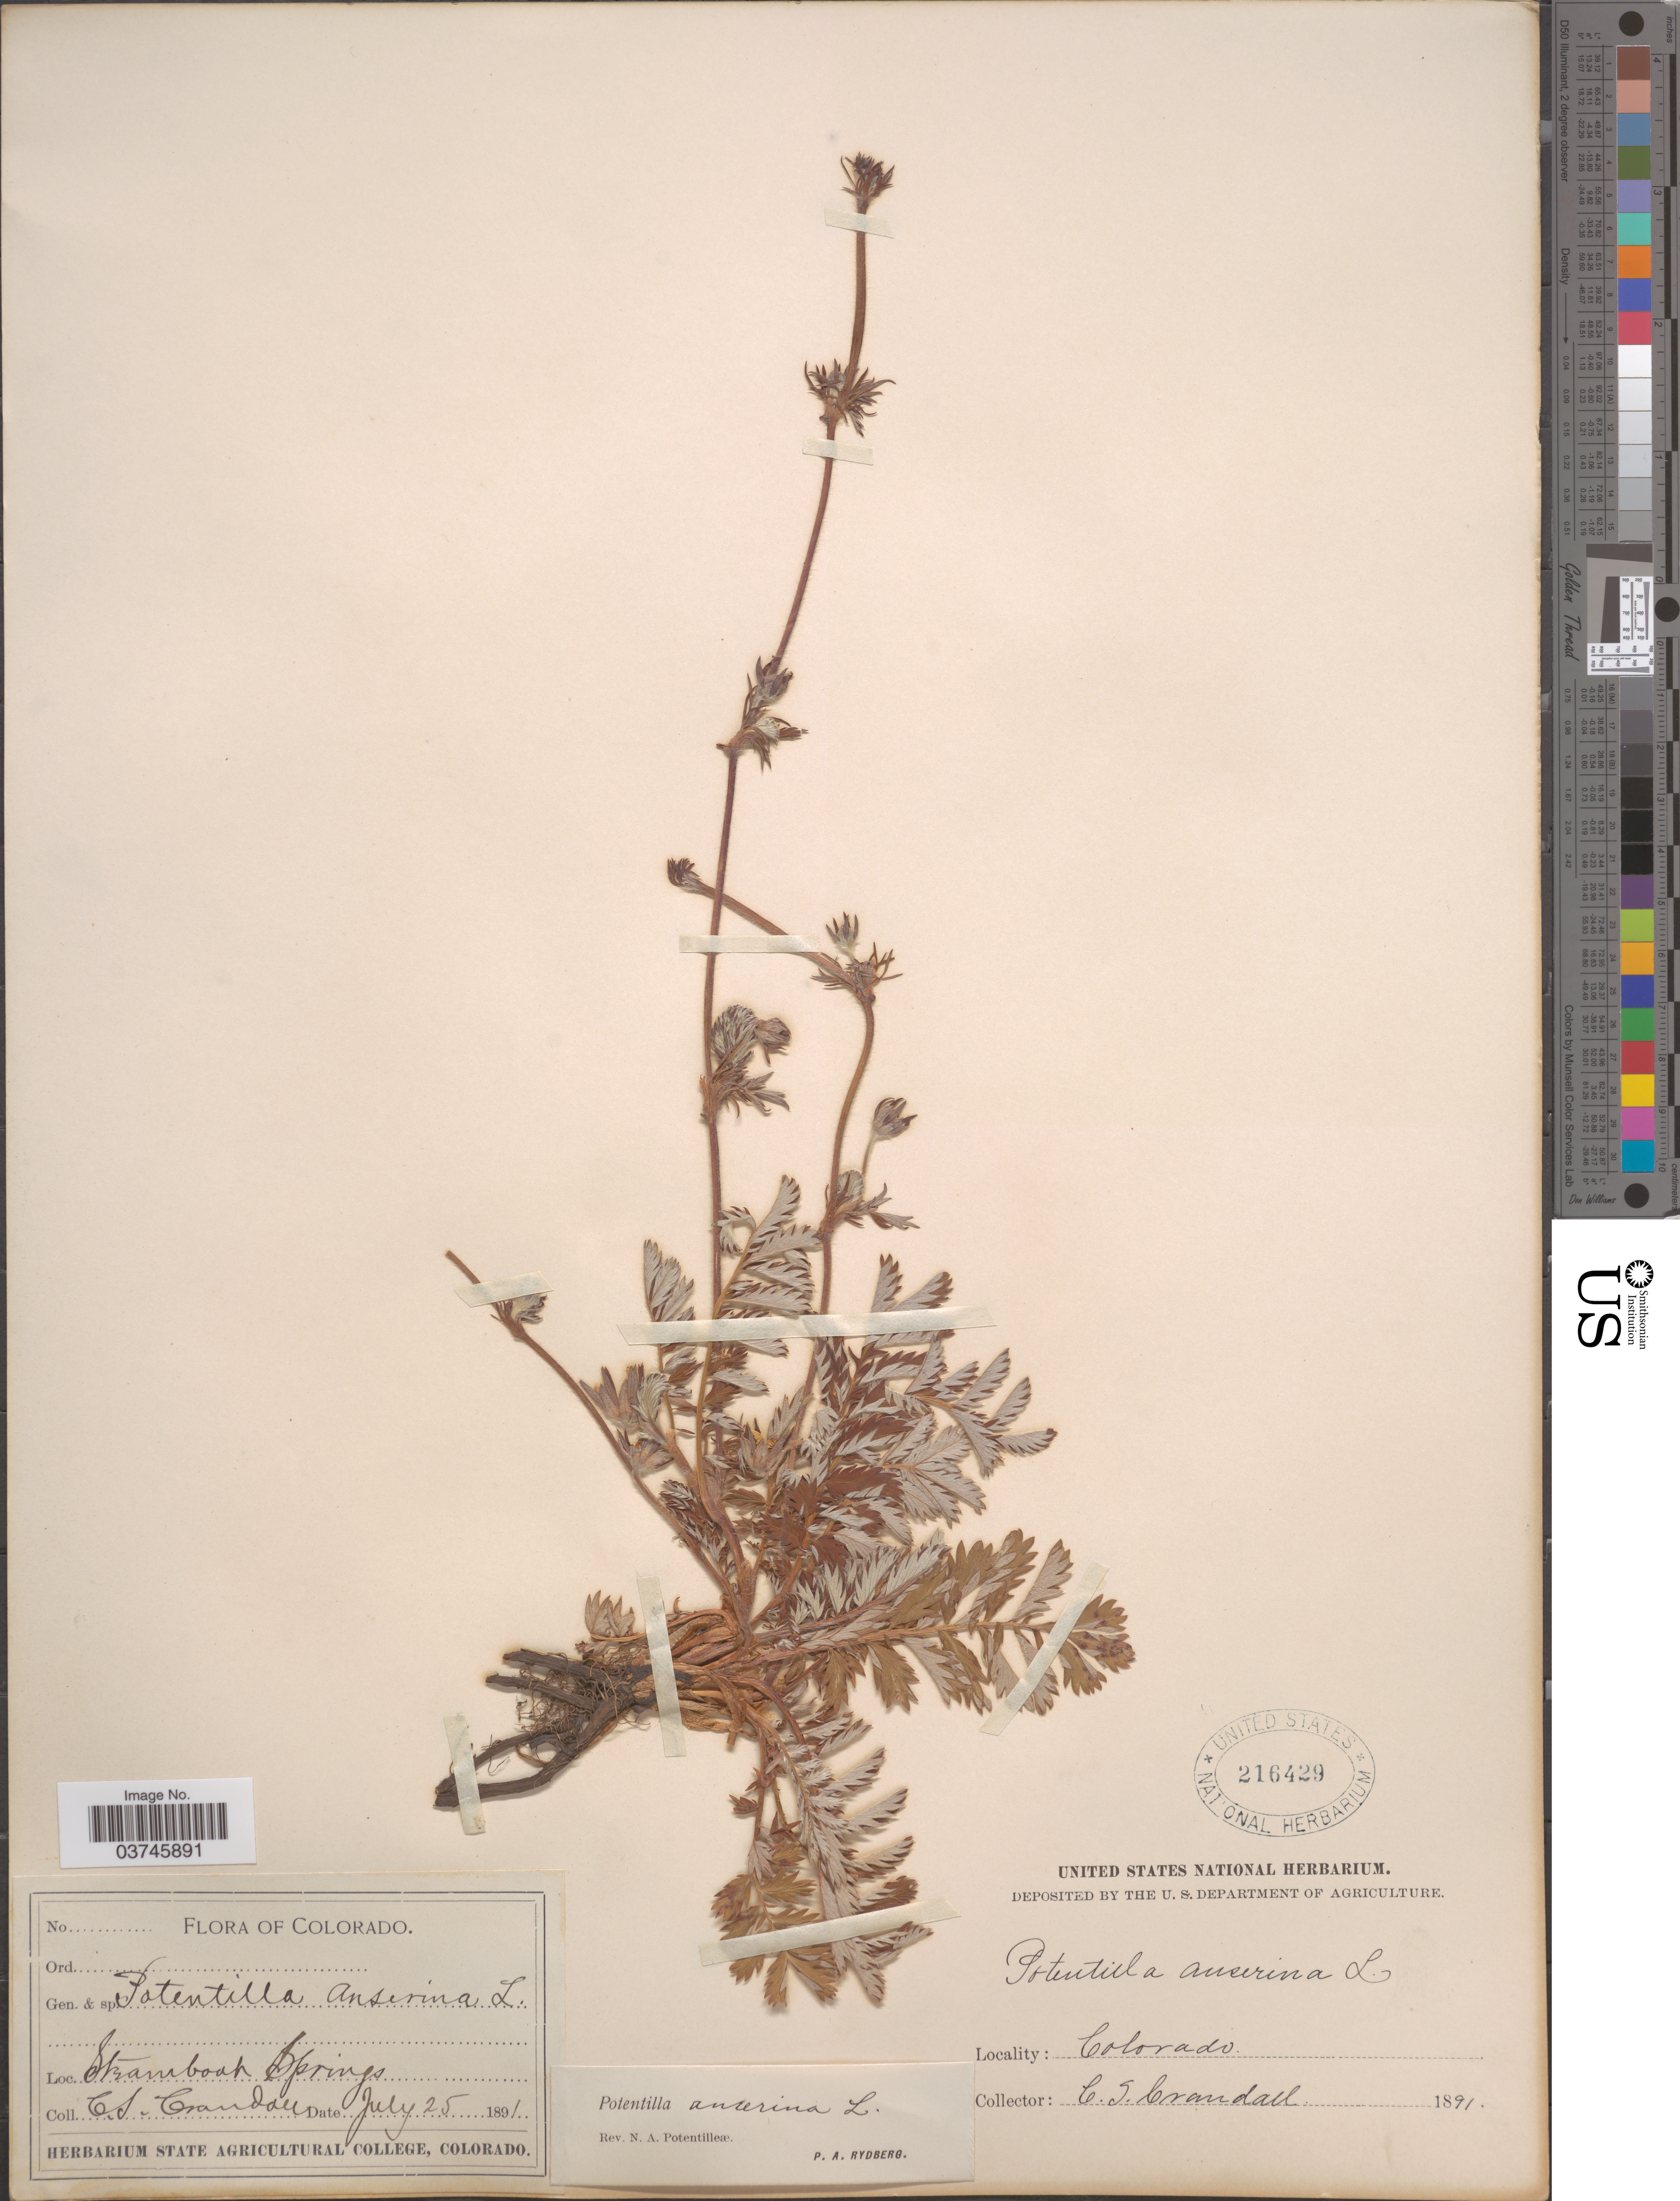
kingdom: Plantae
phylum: Tracheophyta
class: Magnoliopsida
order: Rosales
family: Rosaceae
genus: Argentina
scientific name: Argentina anserina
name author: (L.) Rydb.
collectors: C. Crandall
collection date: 1891-07-25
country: United States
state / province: Colorado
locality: Steamboat Springs.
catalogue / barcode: US 216429